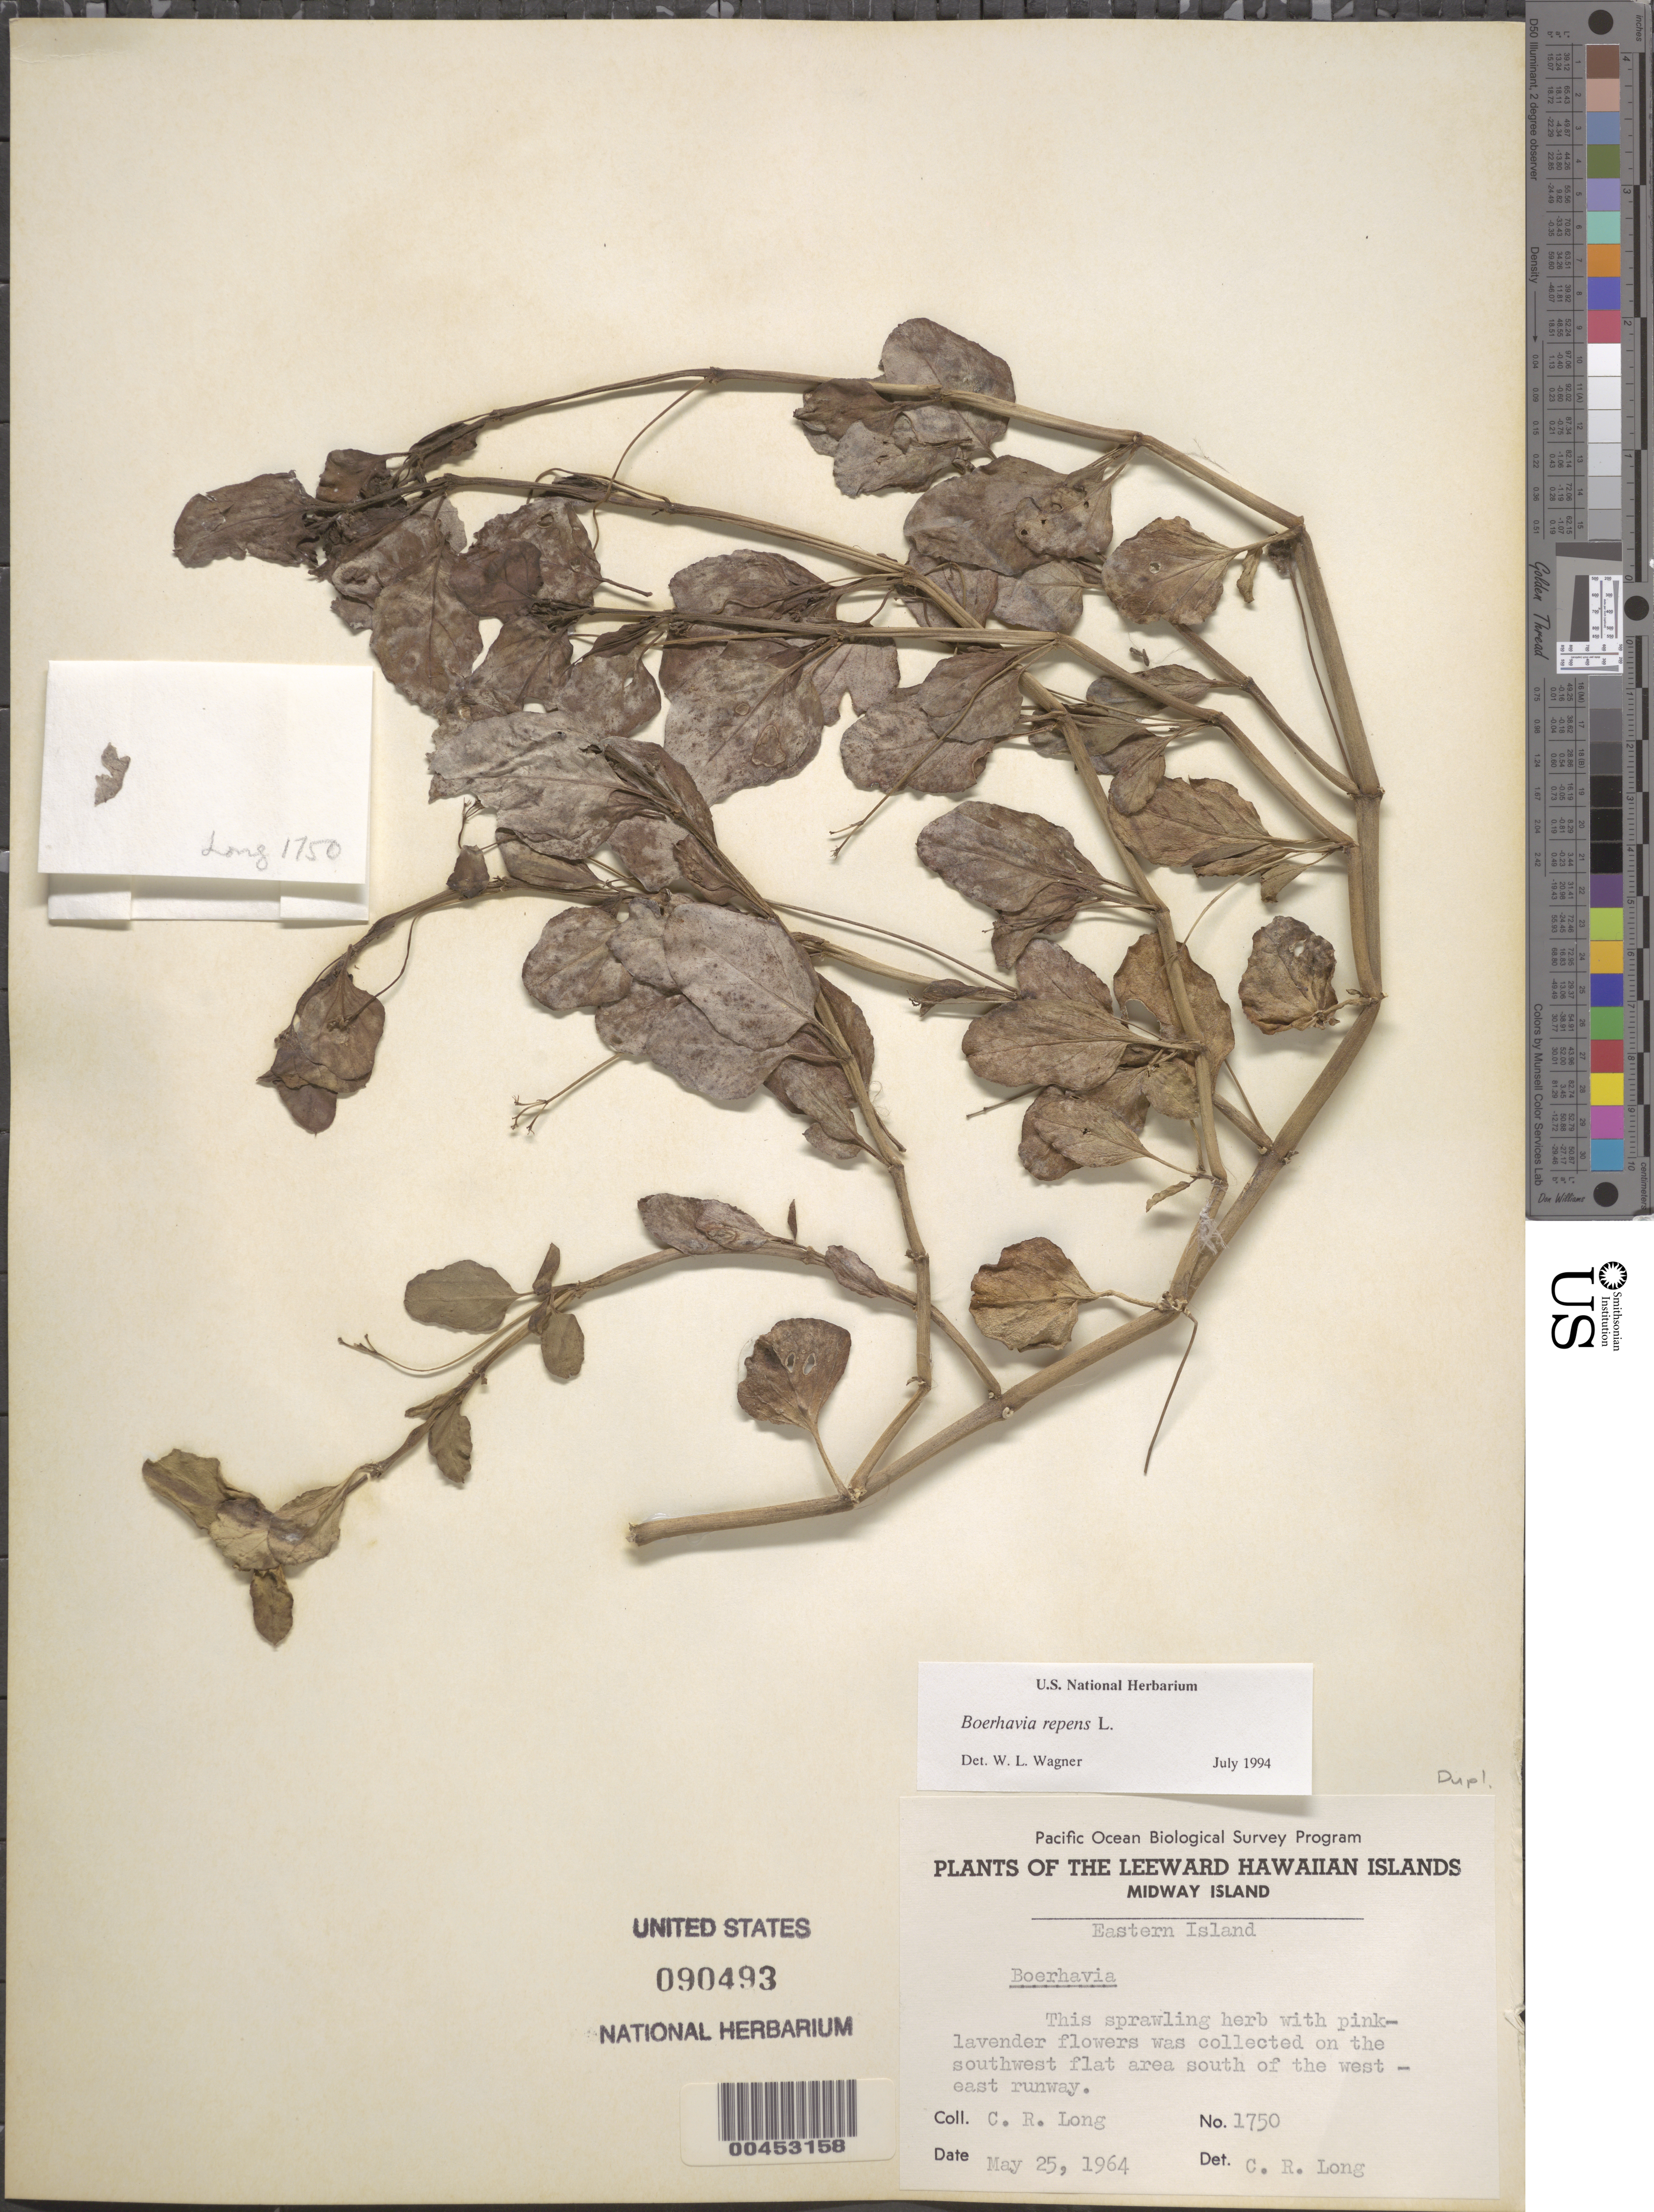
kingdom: Plantae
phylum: Tracheophyta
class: Magnoliopsida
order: Caryophyllales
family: Nyctaginaceae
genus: Boerhavia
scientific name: Boerhavia repens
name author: L.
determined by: Wagner, W. L., (BOT), Smithsonian Institution - National Museum of Natural History (UNITED STATES)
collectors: C. Long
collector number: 1750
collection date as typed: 25 May 1964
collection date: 1964-05-25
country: U.S. Administered Pacific Islands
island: Midway Atoll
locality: On the SW flat area S of W - E runway, Eastern Islet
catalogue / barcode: US 90493